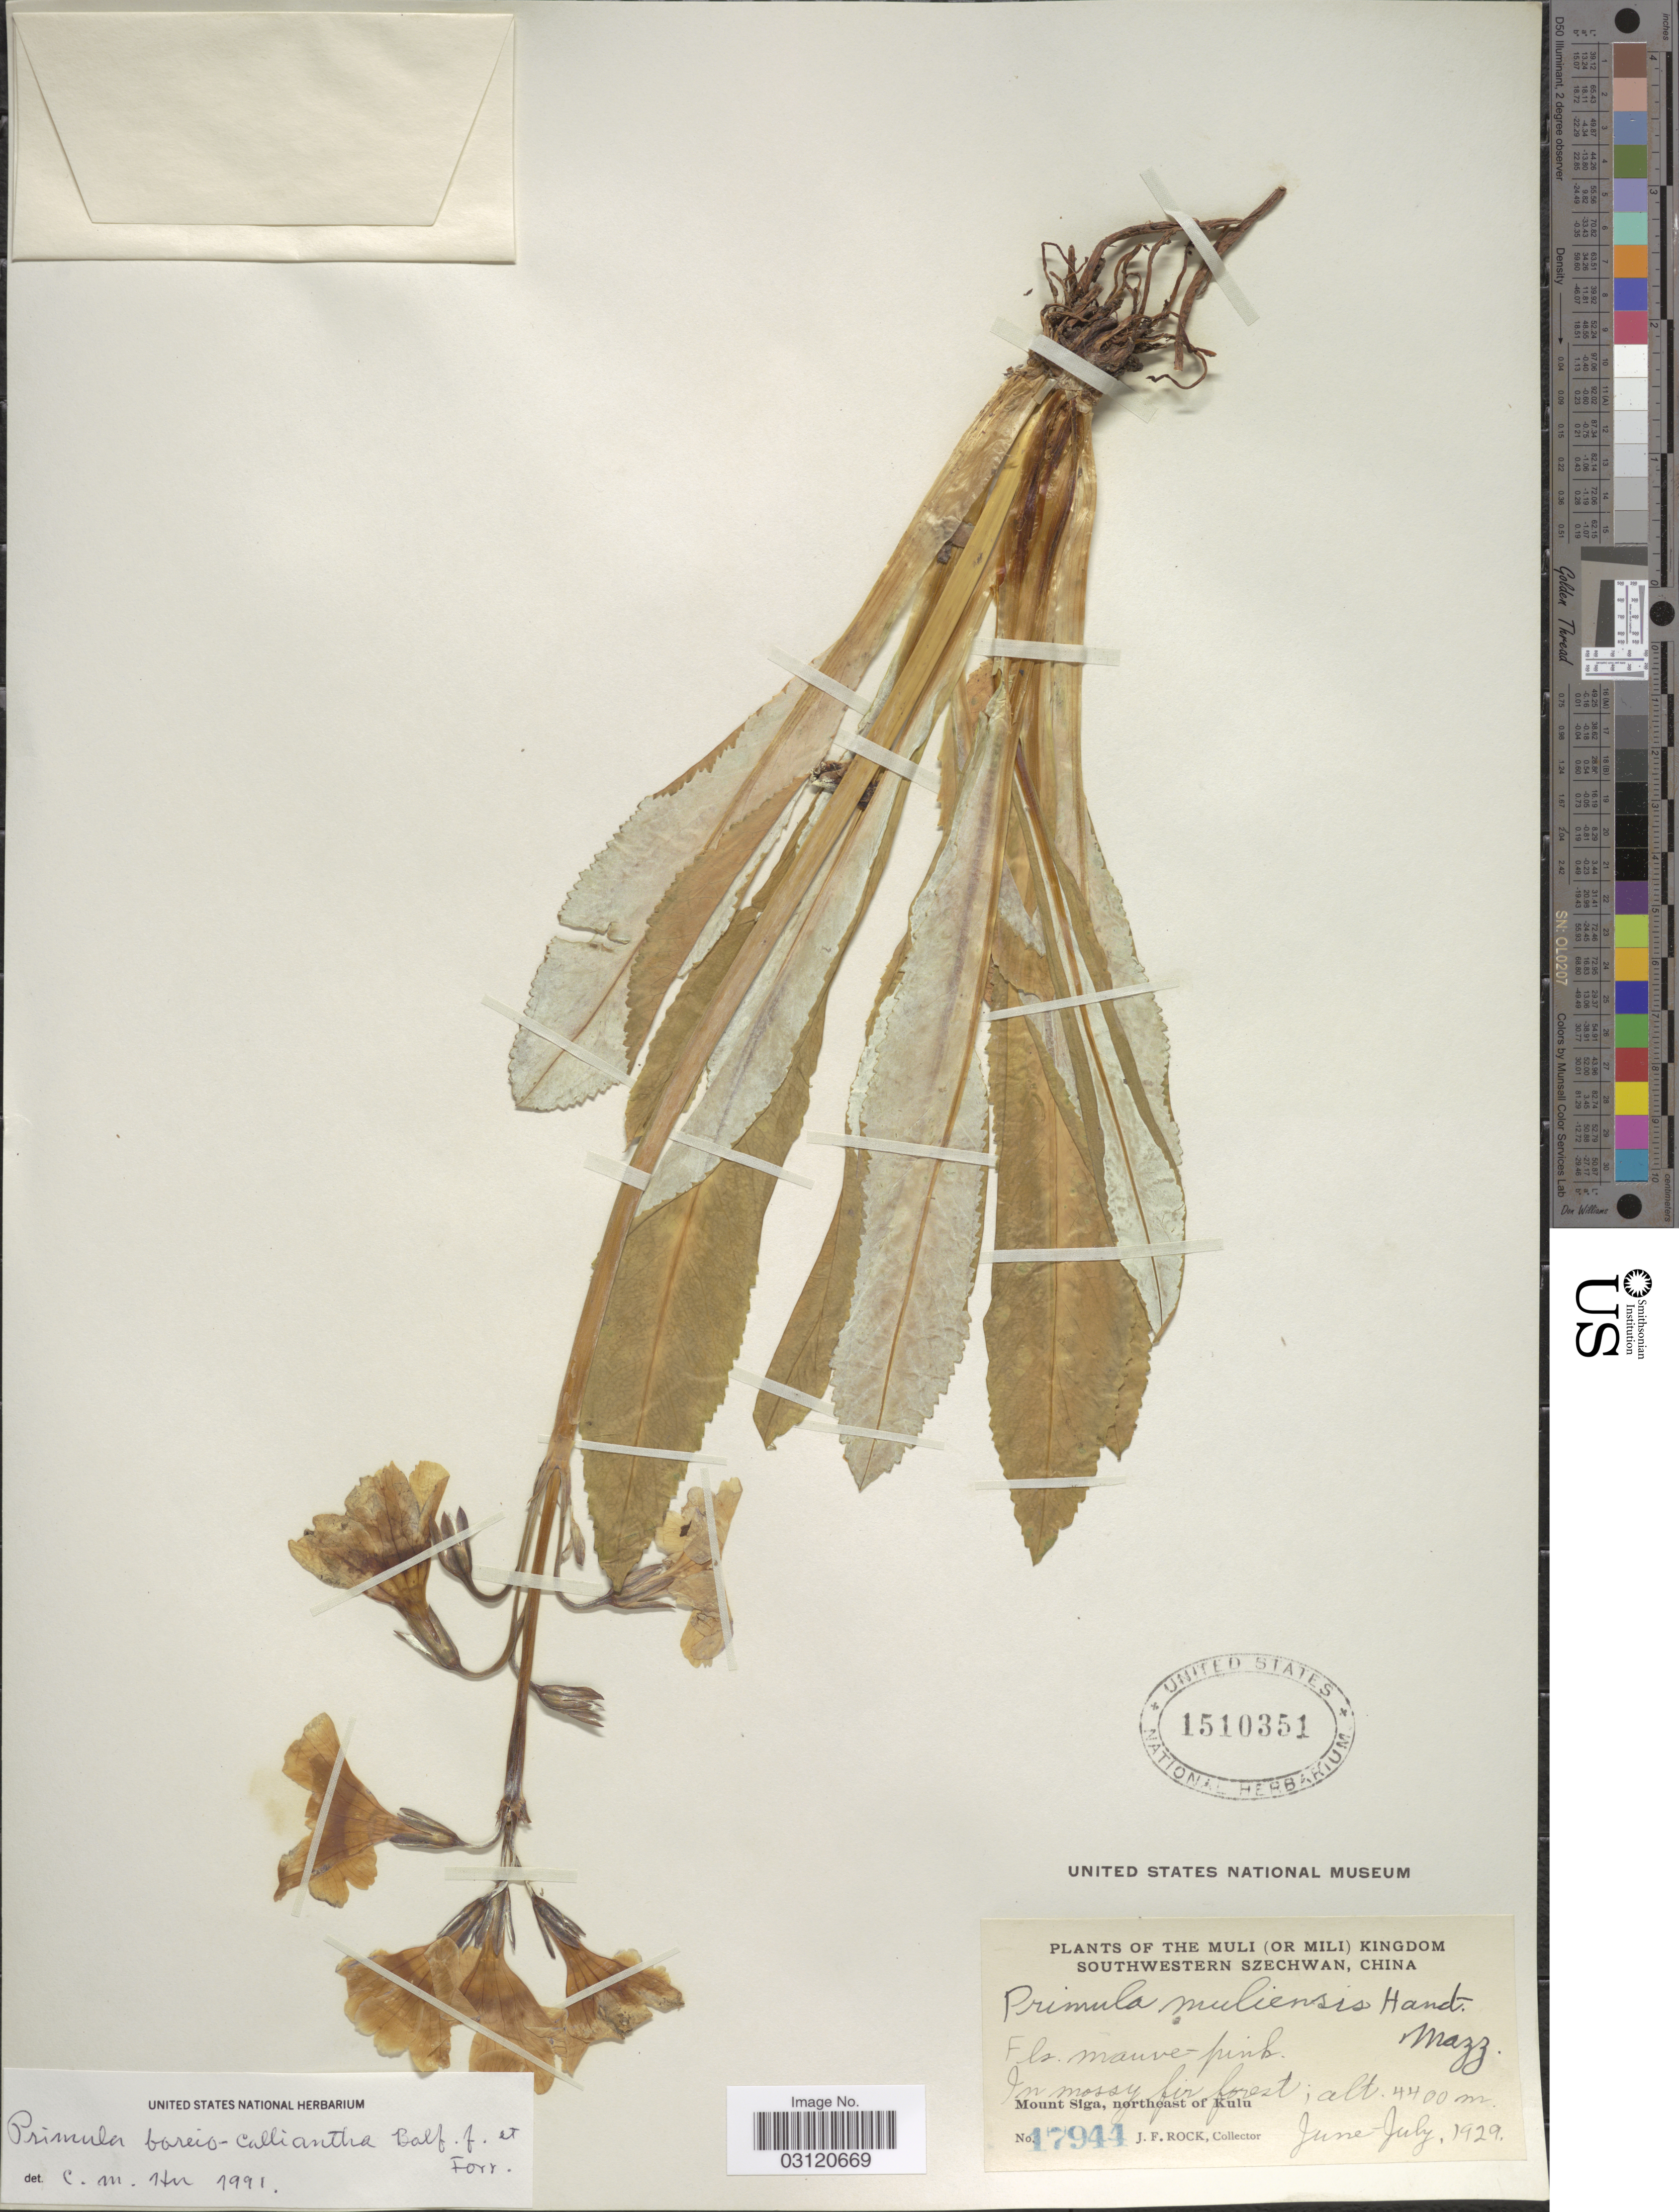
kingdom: Plantae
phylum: Tracheophyta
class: Magnoliopsida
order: Ericales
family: Primulaceae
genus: Primula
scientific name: Primula boreiocalliantha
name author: Balf. f. & Forrest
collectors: J. Rock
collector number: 17944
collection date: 1929-06/1929-07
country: China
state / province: Sichuan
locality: The Muli (or Mili) Kingdom southwestern Szechwan, Mount Siga, northeast of Kulu.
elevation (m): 4400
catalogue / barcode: US 1510351